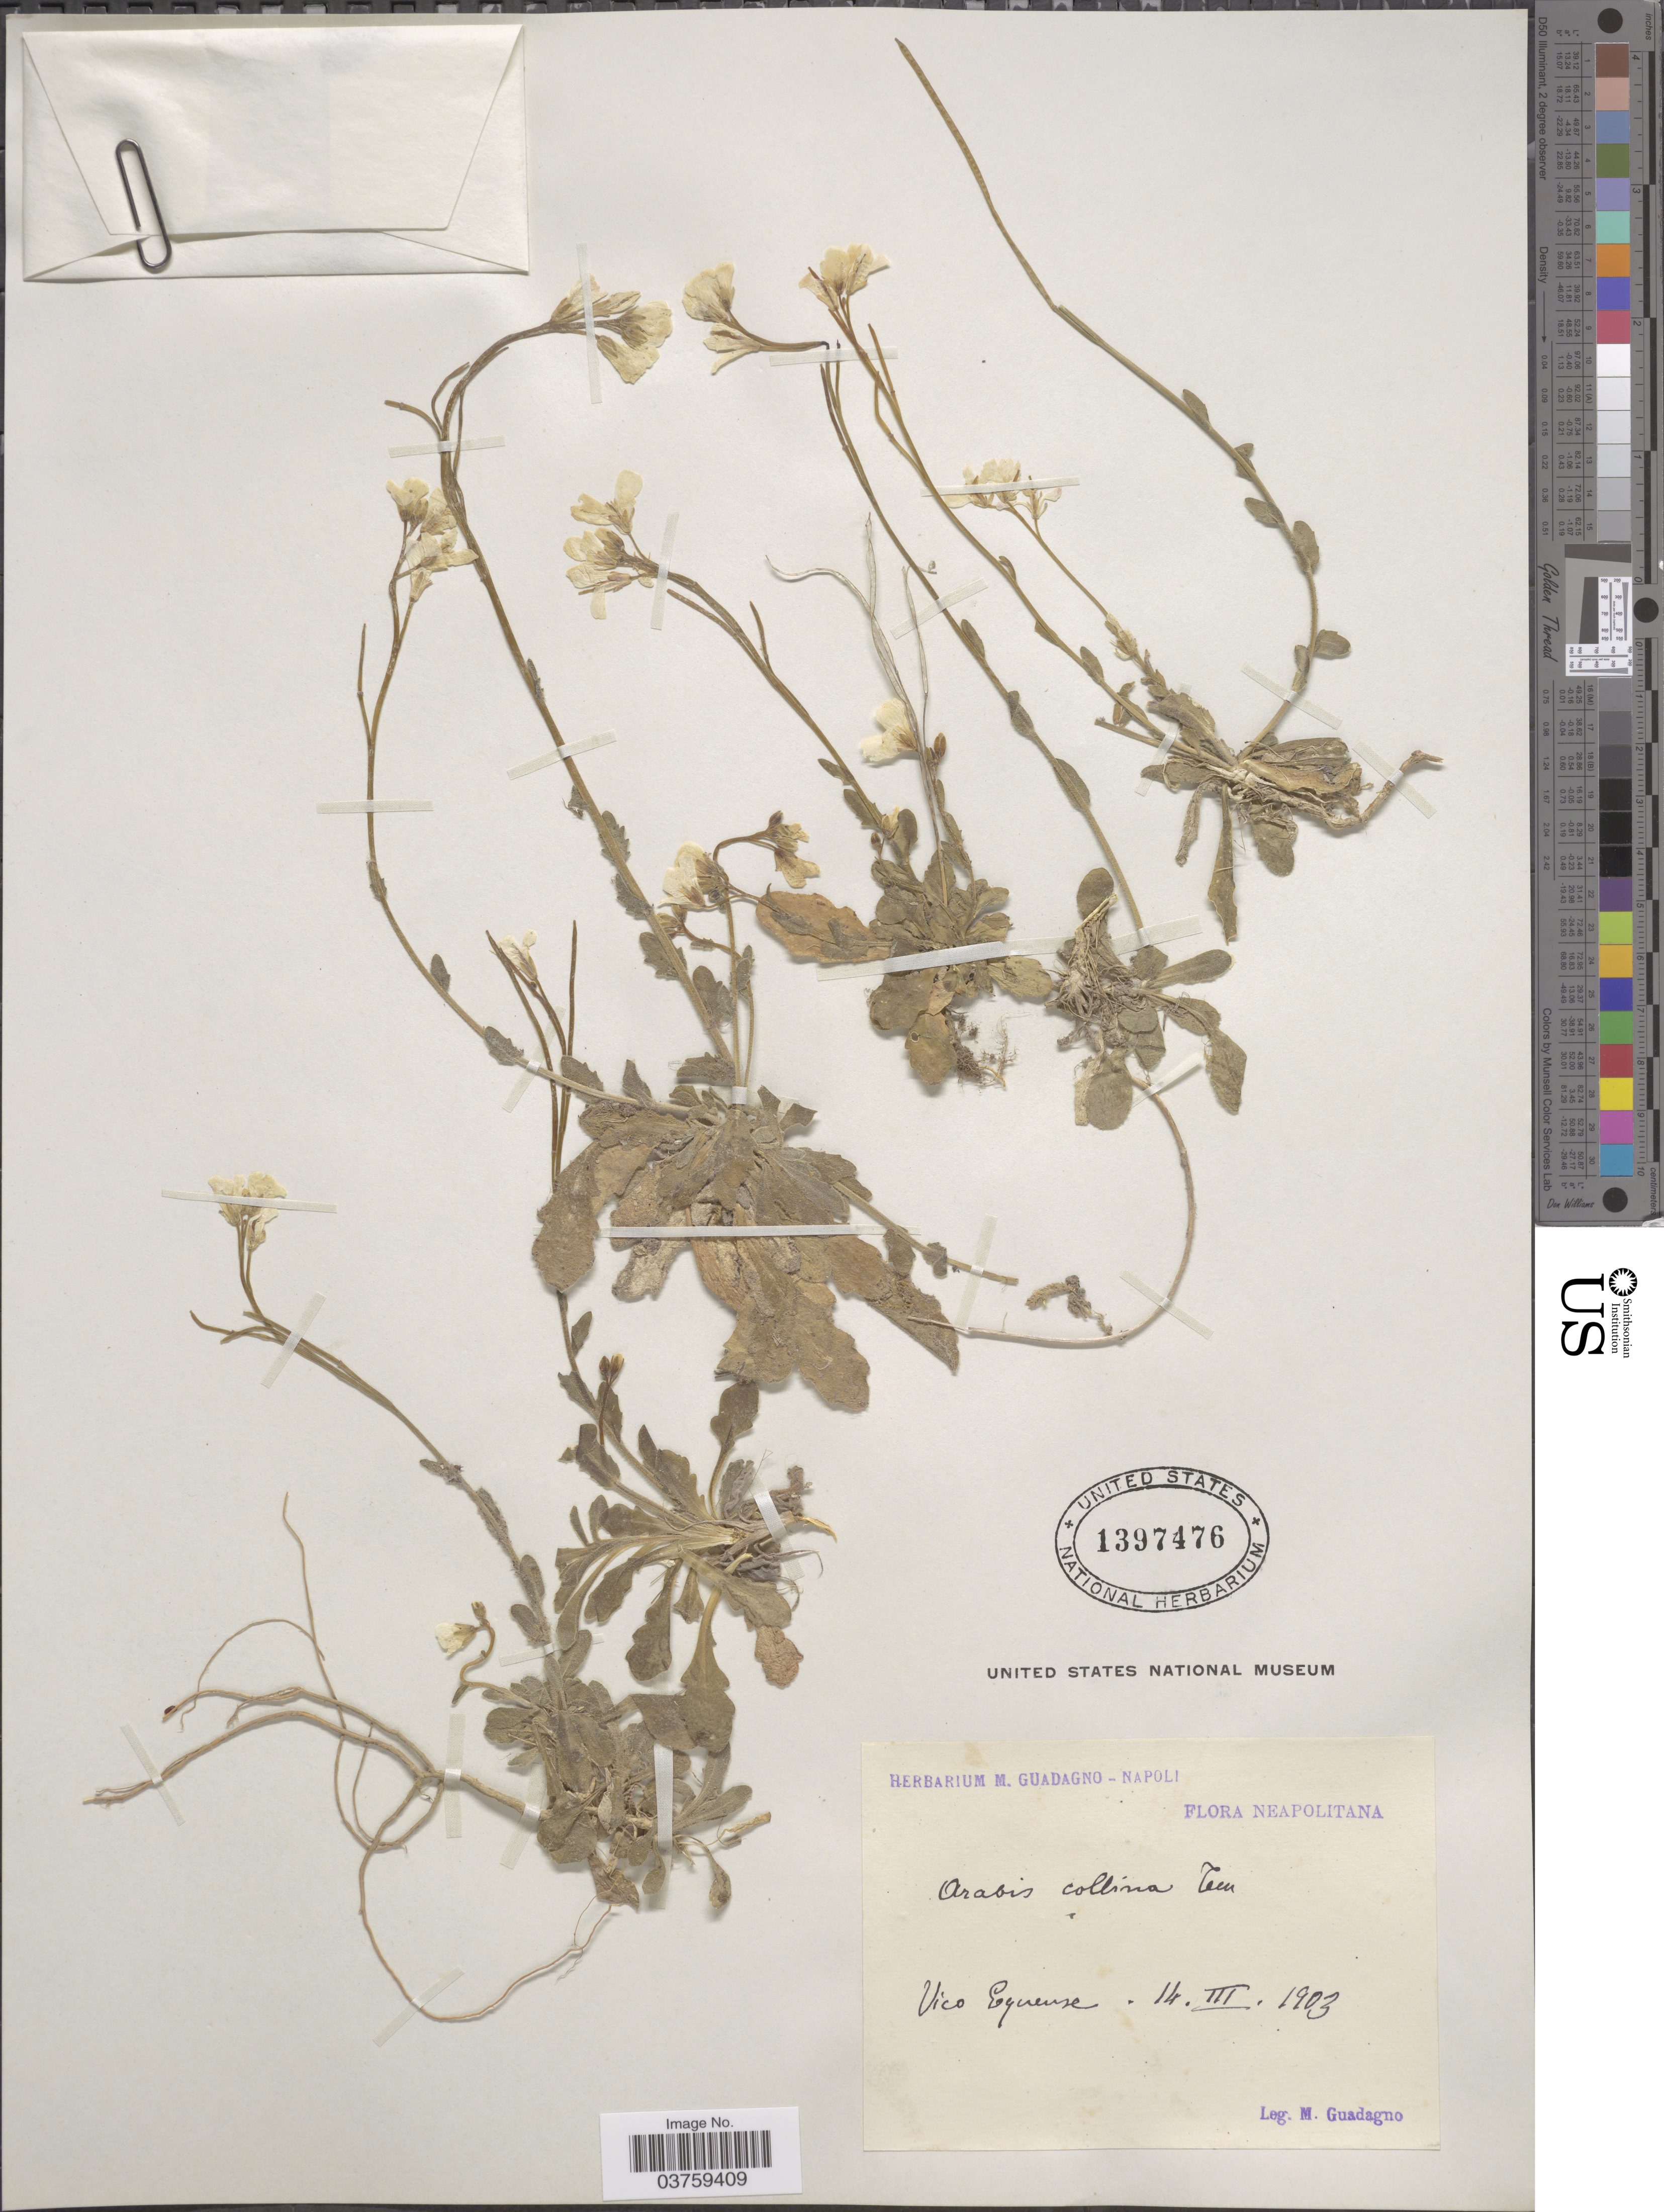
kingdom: Plantae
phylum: Tracheophyta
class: Magnoliopsida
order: Brassicales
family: Brassicaceae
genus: Arabis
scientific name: Arabis collina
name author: Ten.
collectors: M. Guadagno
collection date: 1903-03-14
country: Italy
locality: Neapolitana. Vico Equense.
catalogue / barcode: US 1397476